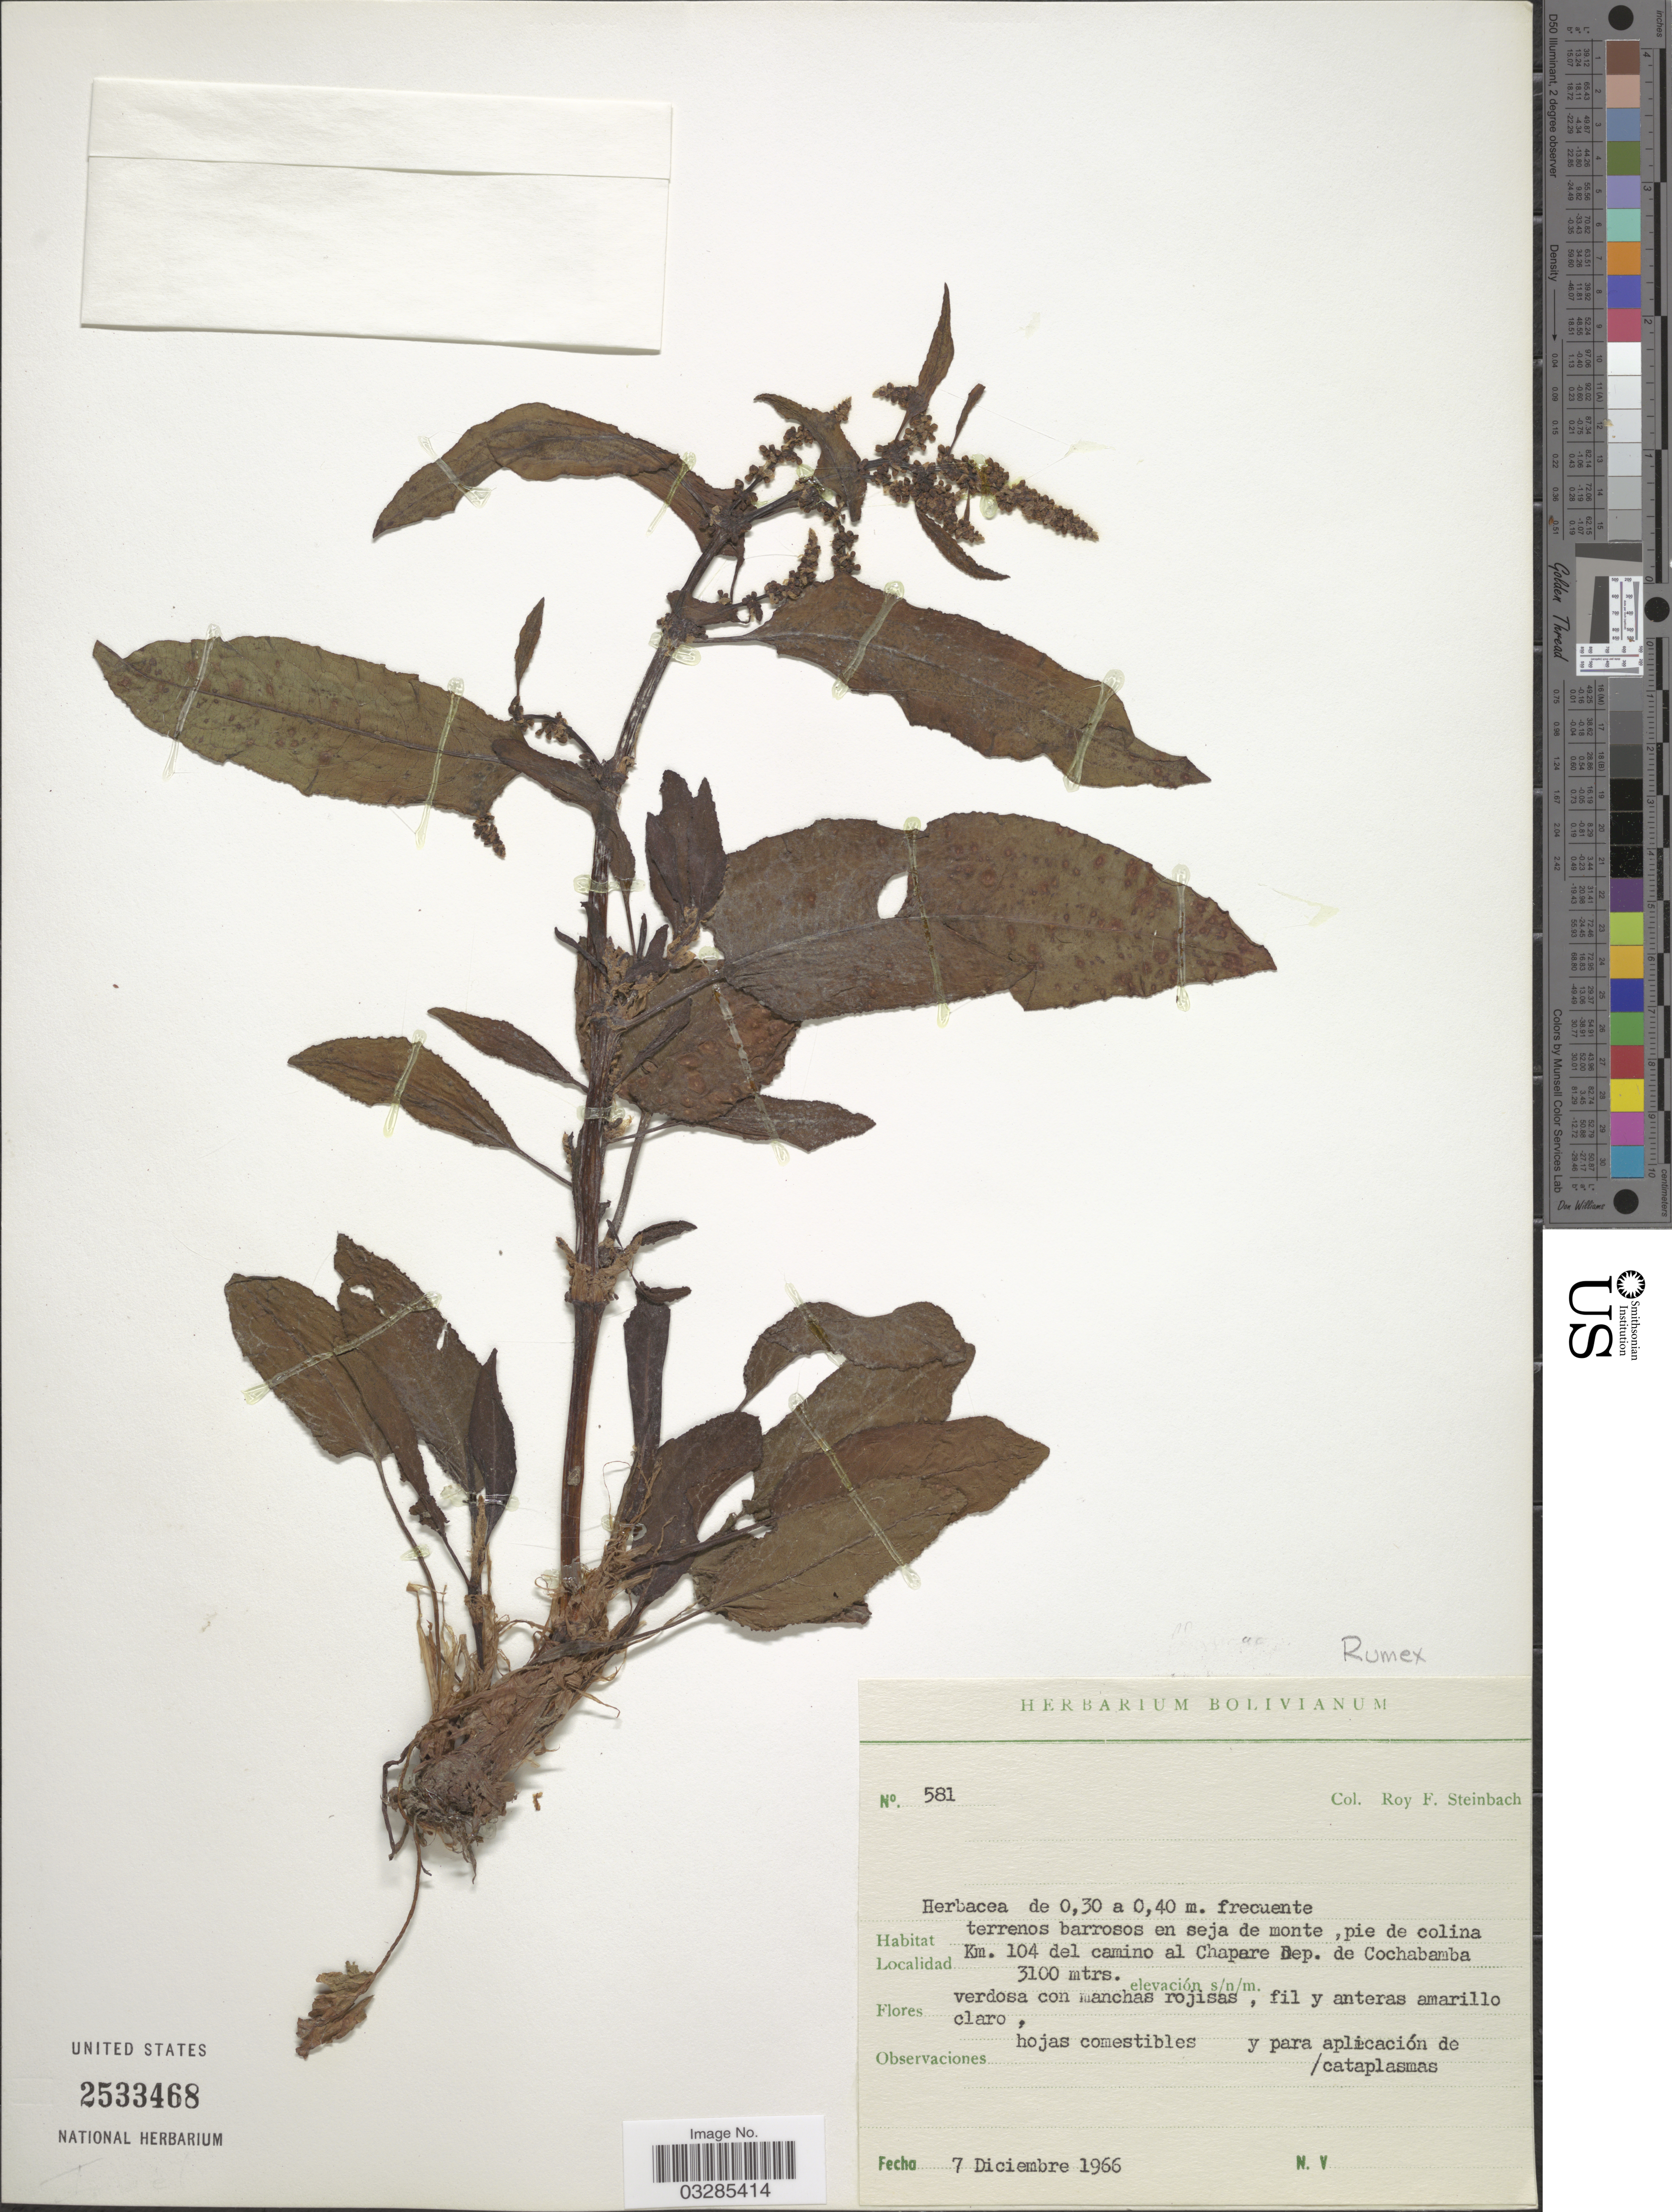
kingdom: Plantae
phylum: Tracheophyta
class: Magnoliopsida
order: Caryophyllales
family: Polygonaceae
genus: Rumex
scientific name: Rumex sp.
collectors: R. F. Steinbach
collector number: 581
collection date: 1966-12-07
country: Bolivia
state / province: Cochabamba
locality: Km. 104 del camino al Chapare Dep. de Cochabamba.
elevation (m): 3100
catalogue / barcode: US 2533468